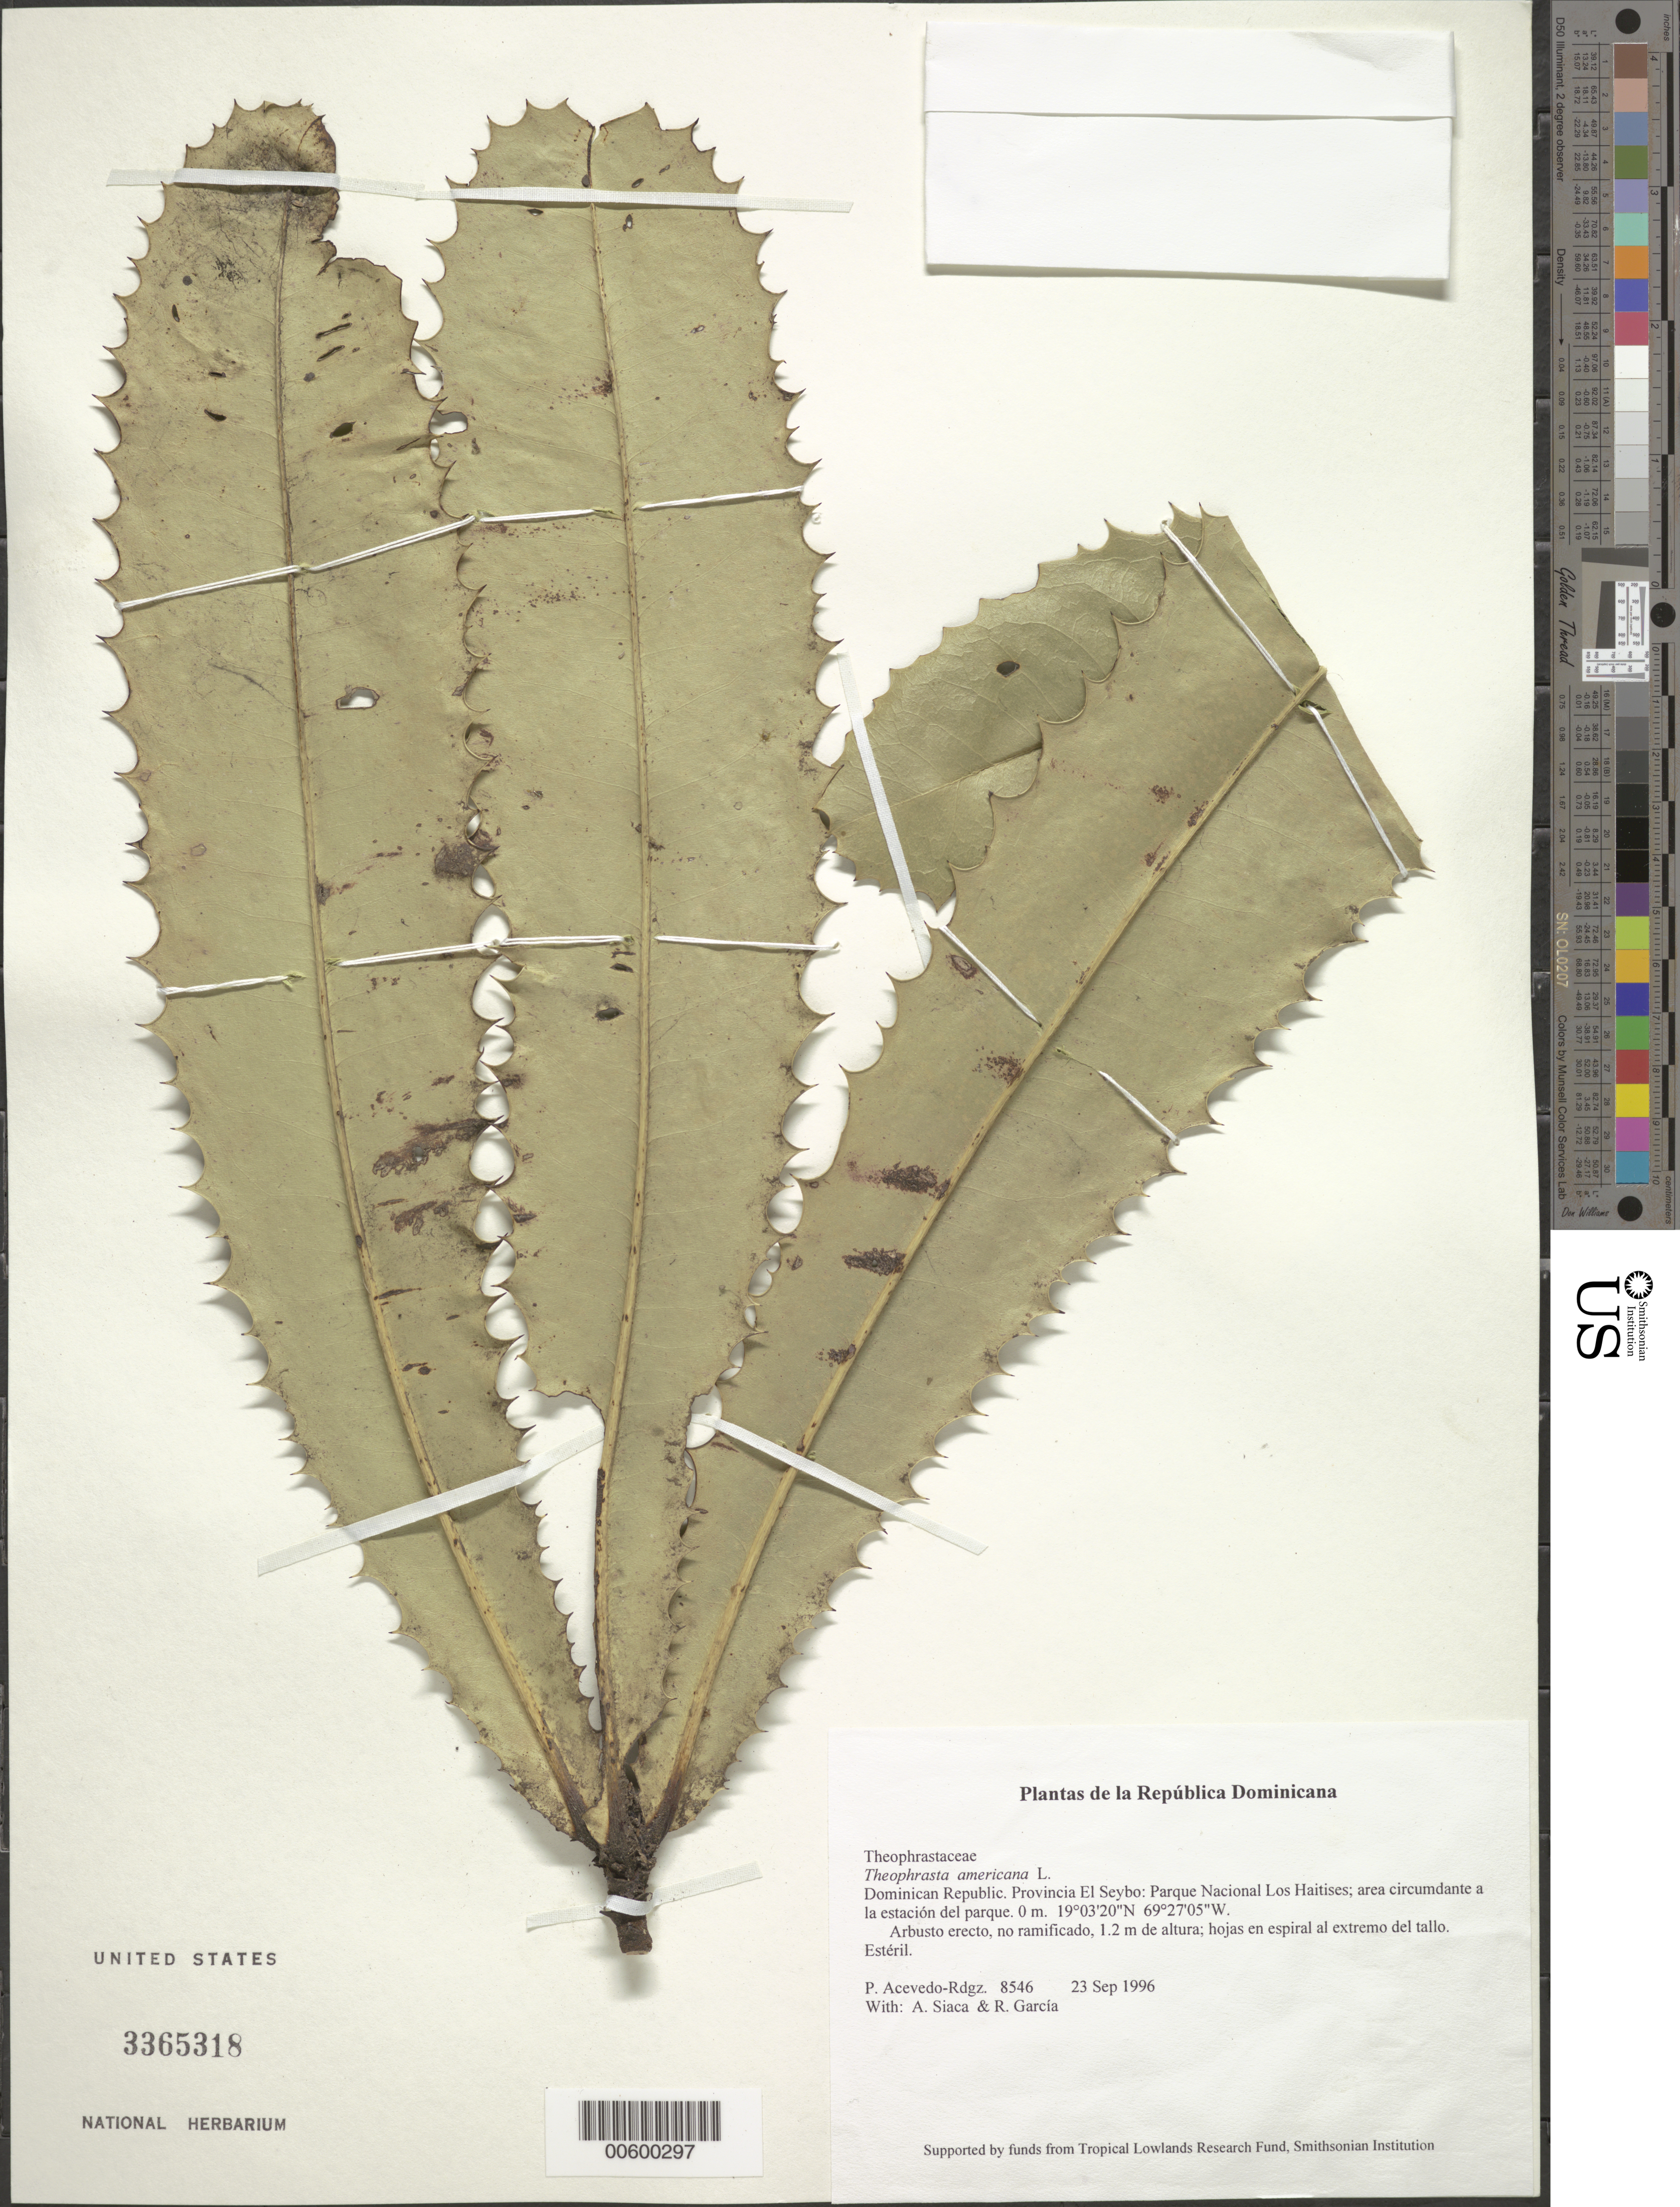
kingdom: Plantae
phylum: Tracheophyta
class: Magnoliopsida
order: Ericales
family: Primulaceae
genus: Theophrasta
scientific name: Theophrasta americana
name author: L.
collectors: P. Acevedo-Rodr., A. Siaca & R. G. García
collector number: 8546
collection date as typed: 23 Sep 1996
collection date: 1996-09-23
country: Dominican Republic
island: Hispaniola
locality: Provincia El Seibo: Parque Nacional Los Haitises; area circumdante a la estación del parque.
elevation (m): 0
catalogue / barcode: US 3365318